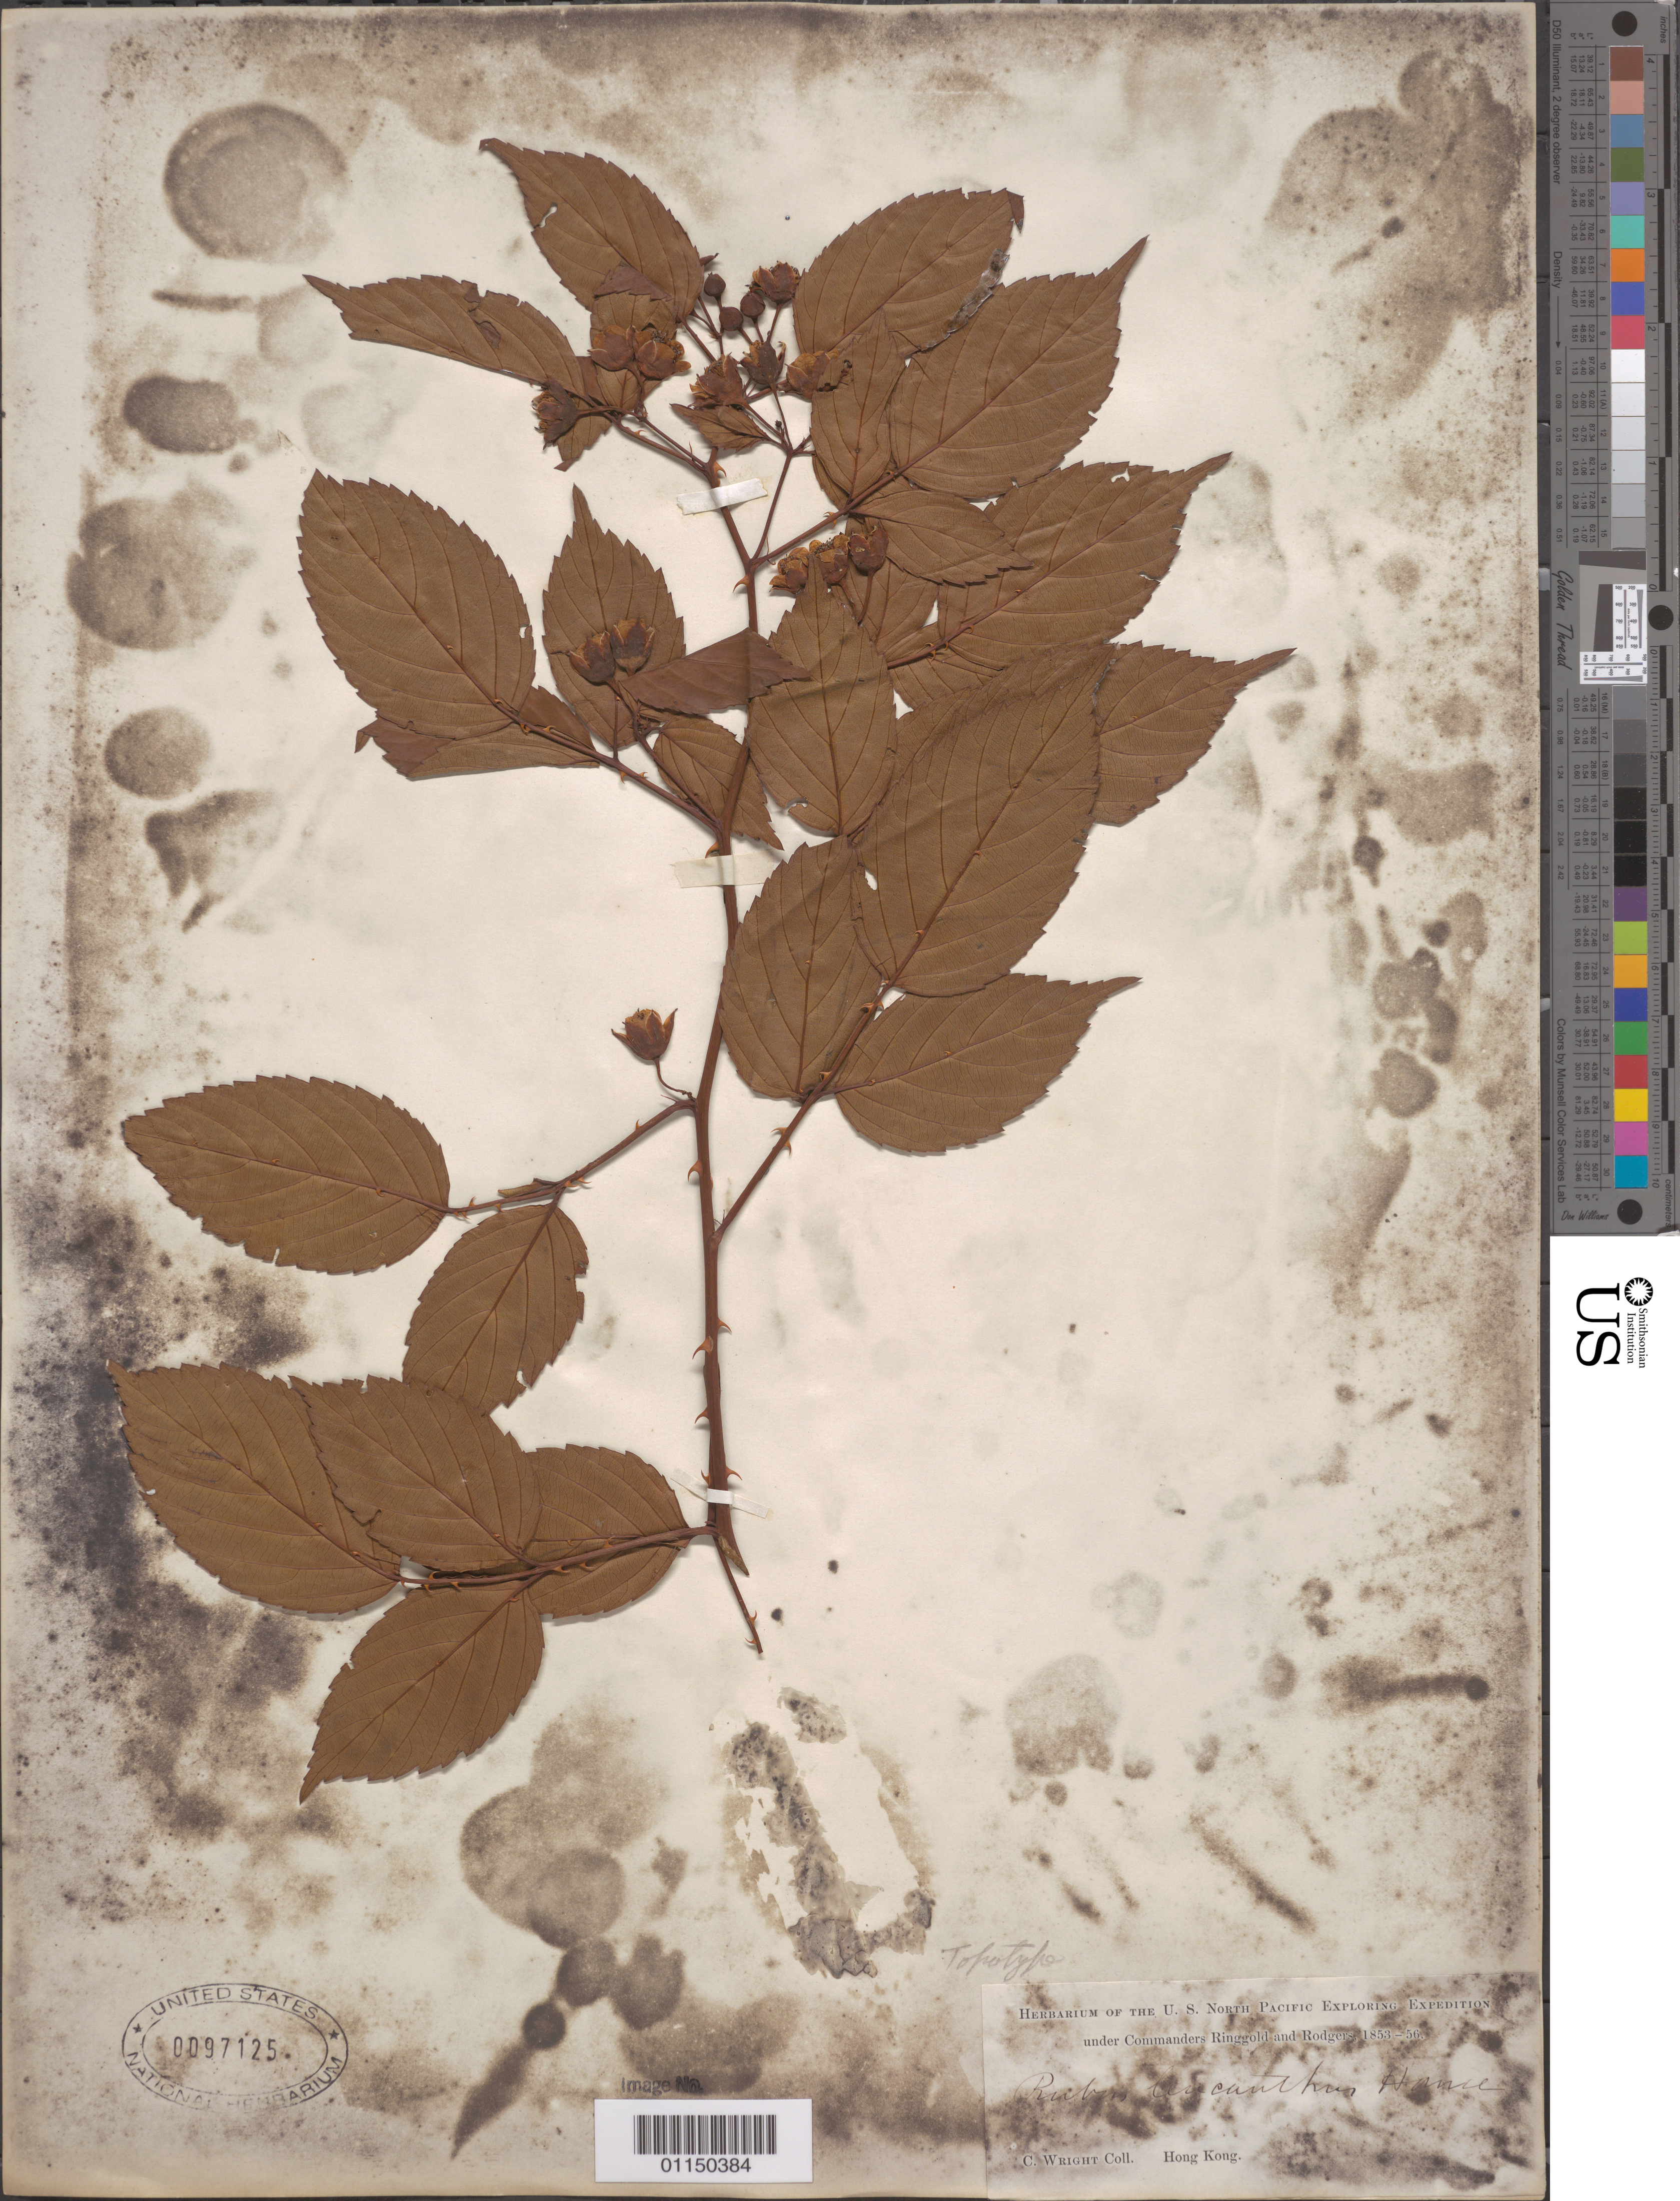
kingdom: Plantae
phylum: Tracheophyta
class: Magnoliopsida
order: Rosales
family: Rosaceae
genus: Rubus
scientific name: Rubus leucanthus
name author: Hance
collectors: C. Wright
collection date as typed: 1853 to -- -- 1856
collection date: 1853/1856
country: China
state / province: Hong Kong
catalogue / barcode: US 97125